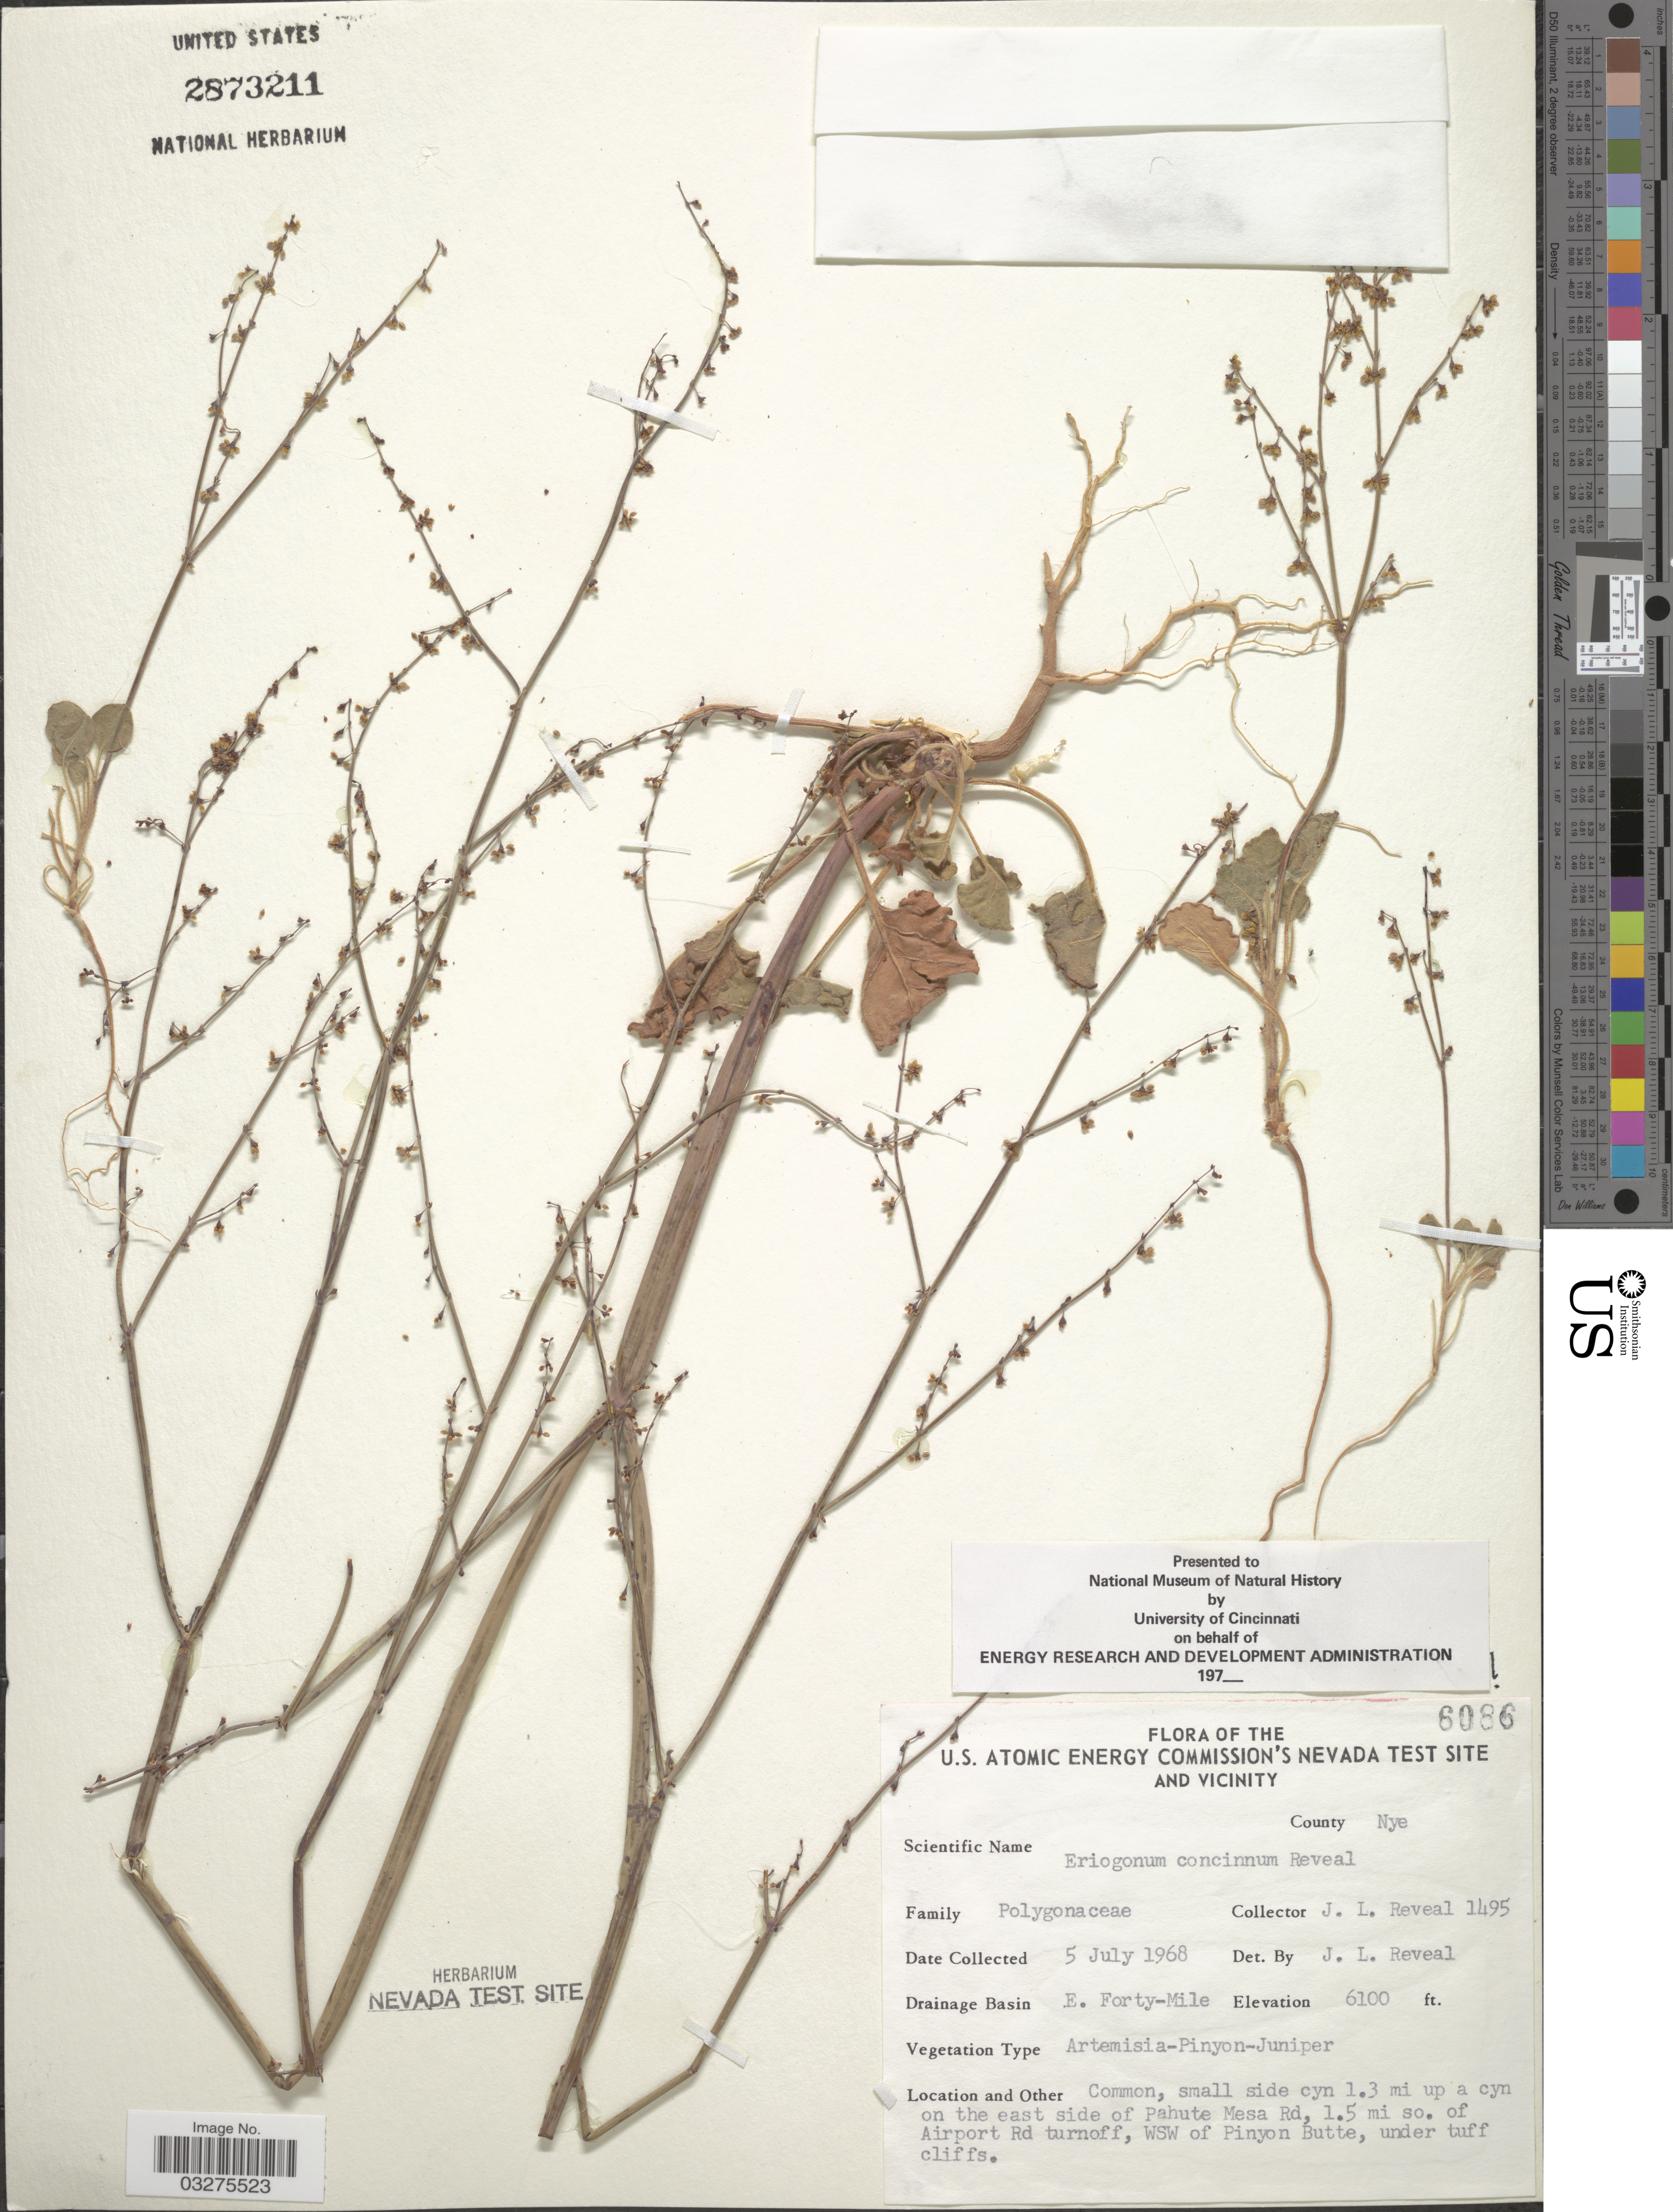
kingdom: Plantae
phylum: Tracheophyta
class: Magnoliopsida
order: Caryophyllales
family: Polygonaceae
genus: Eriogonum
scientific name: Eriogonum concinnum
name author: Reveal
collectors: J. L. Reveal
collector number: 1495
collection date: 1968-07-05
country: United States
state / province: Nevada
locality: U.S. Atomic Energy Commission's Nevada Test Site and vicinity. County Nye. Drainage Basin E. Forty-Mile. Small side cyn 1.3 mi up a cyn on the east side of Pahute Mesa Rd, 1.5 mi so. of Airport Rd turnoff, WSW of Pinyon Butte.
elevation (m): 1859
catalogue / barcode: US 2873211